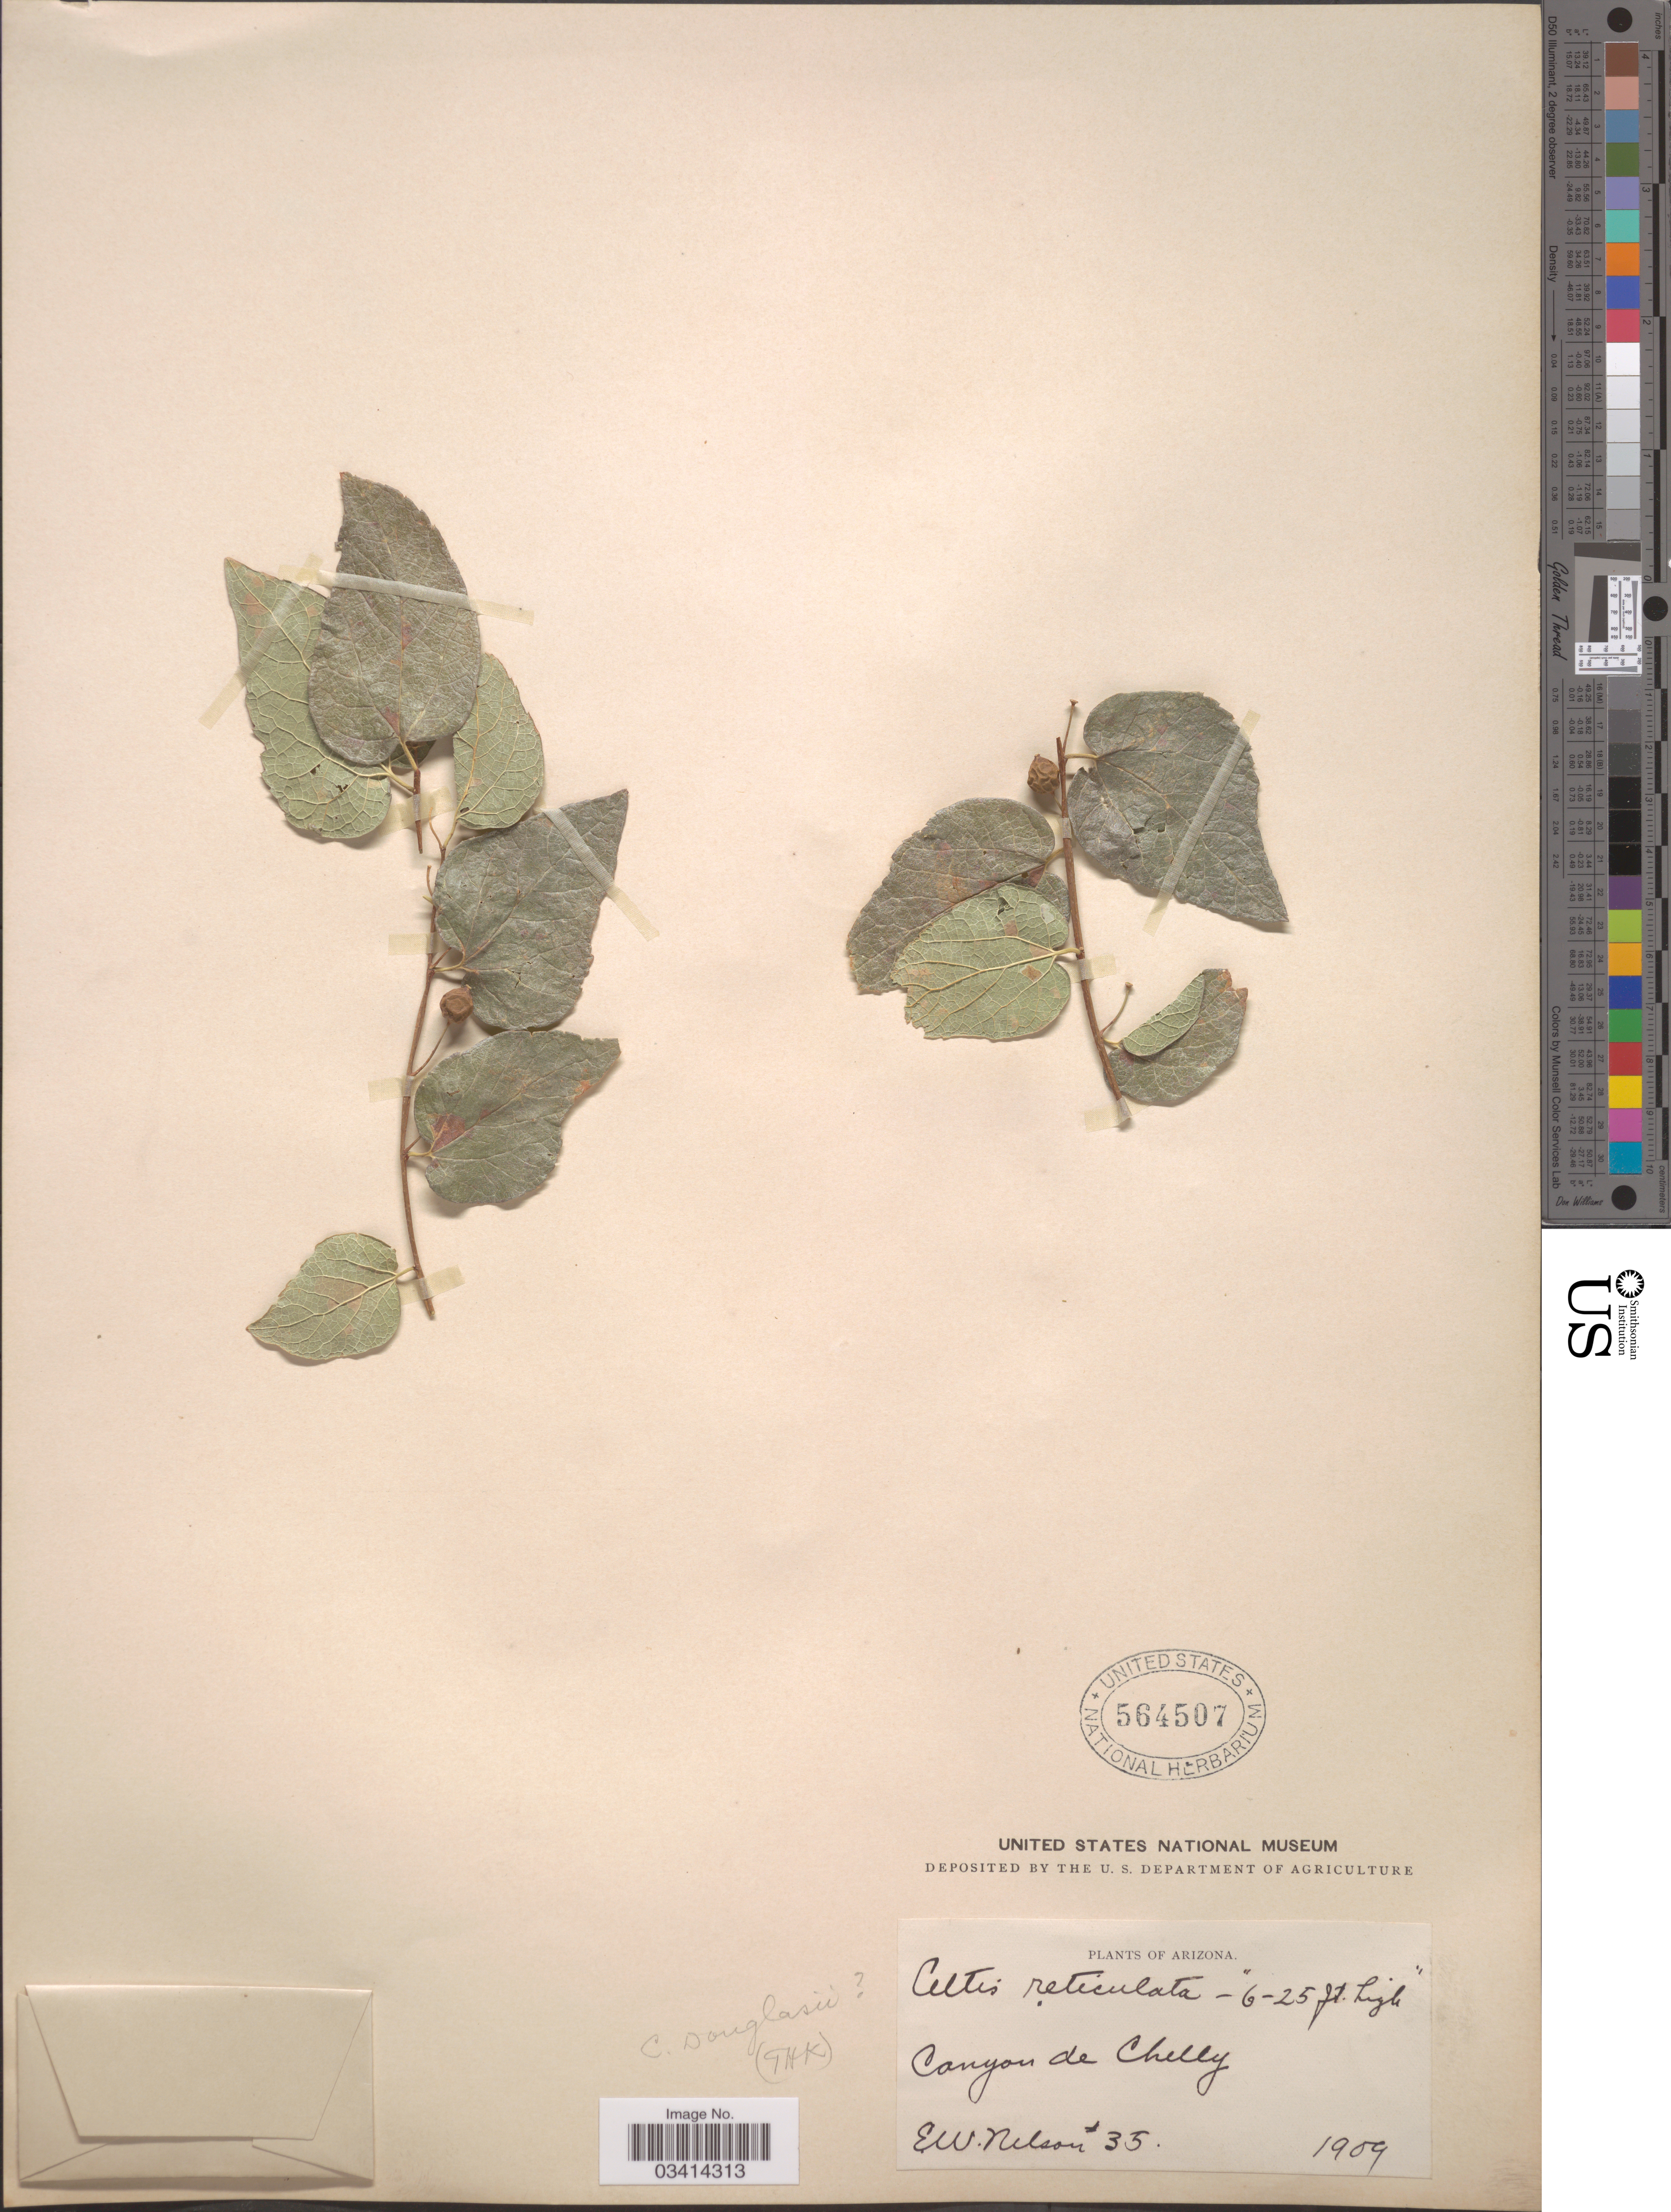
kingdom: Plantae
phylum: Tracheophyta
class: Magnoliopsida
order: Rosales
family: Cannabaceae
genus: Celtis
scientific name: Celtis reticulata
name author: Torr.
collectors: E. W. Nelson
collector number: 35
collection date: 1909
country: United States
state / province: Arizona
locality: Canyon de Chelly.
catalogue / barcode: US 564507